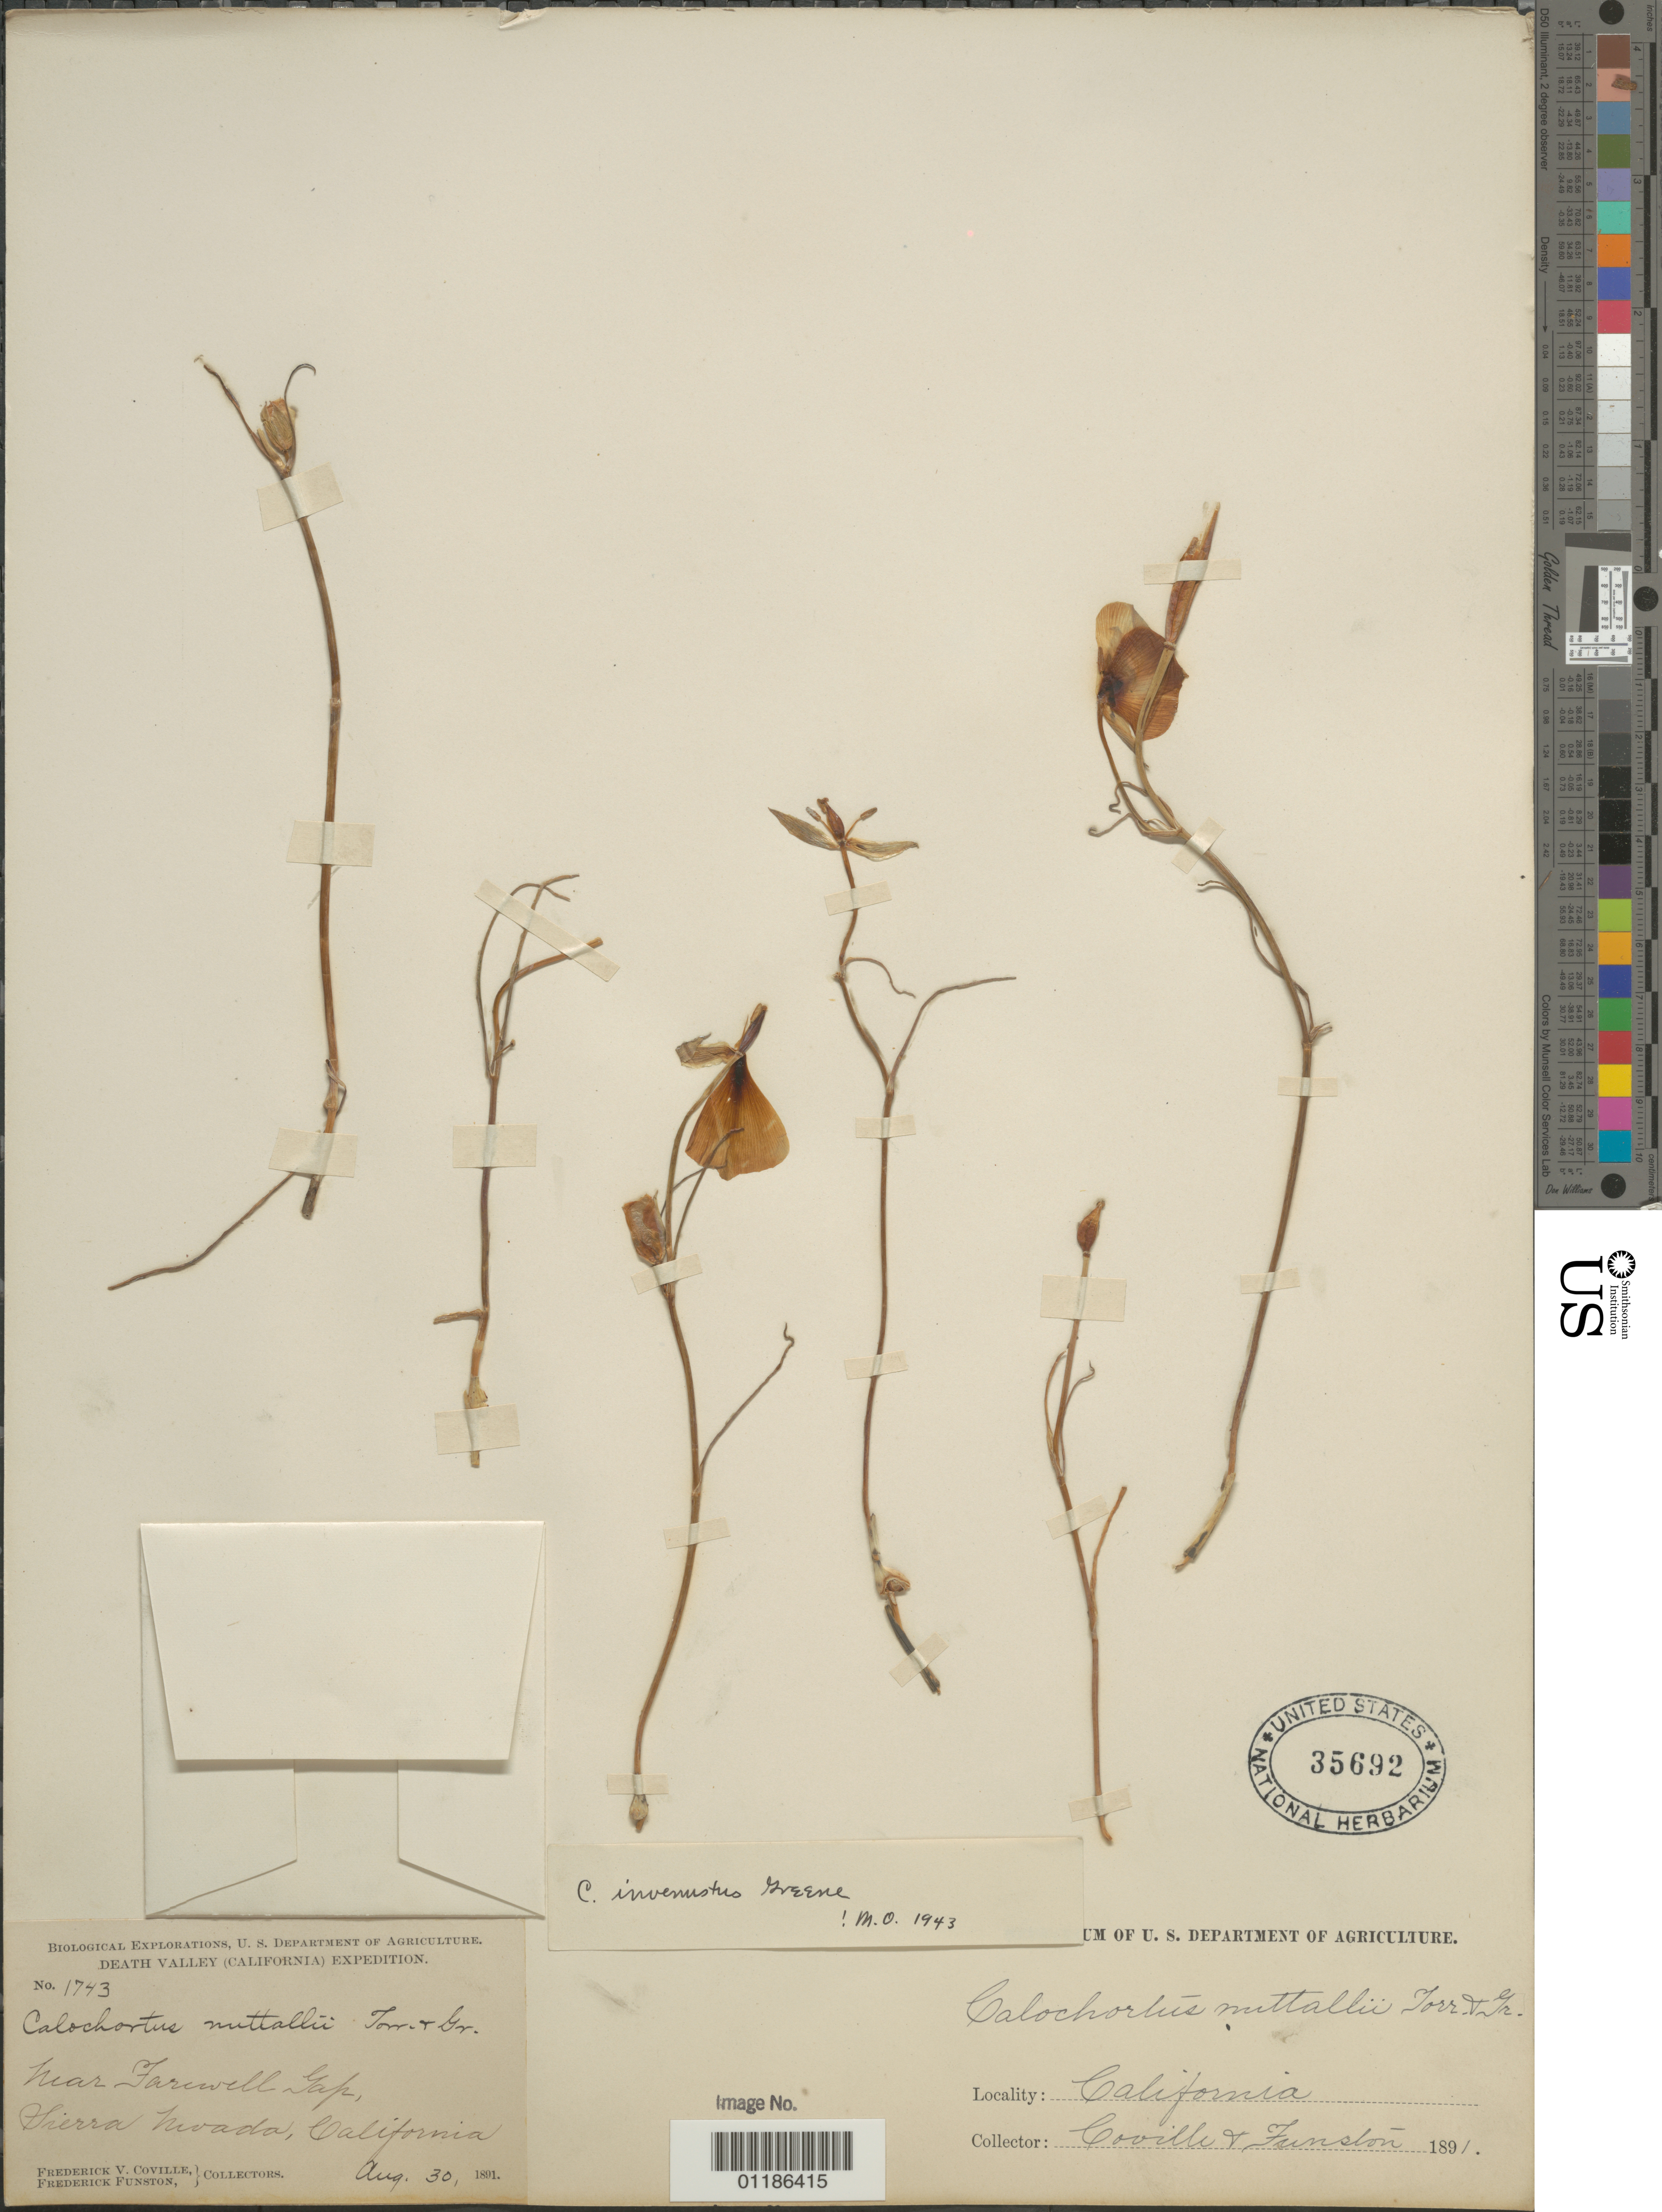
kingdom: Plantae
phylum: Tracheophyta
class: Liliopsida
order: Liliales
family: Liliaceae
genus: Calochortus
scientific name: Calochortus invenustus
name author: Greene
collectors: F. V. Coville & F. Funston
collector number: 1743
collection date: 1891-08-30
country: United States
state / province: California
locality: near Farewell Gap, Sierra Nevada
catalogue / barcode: US 35692